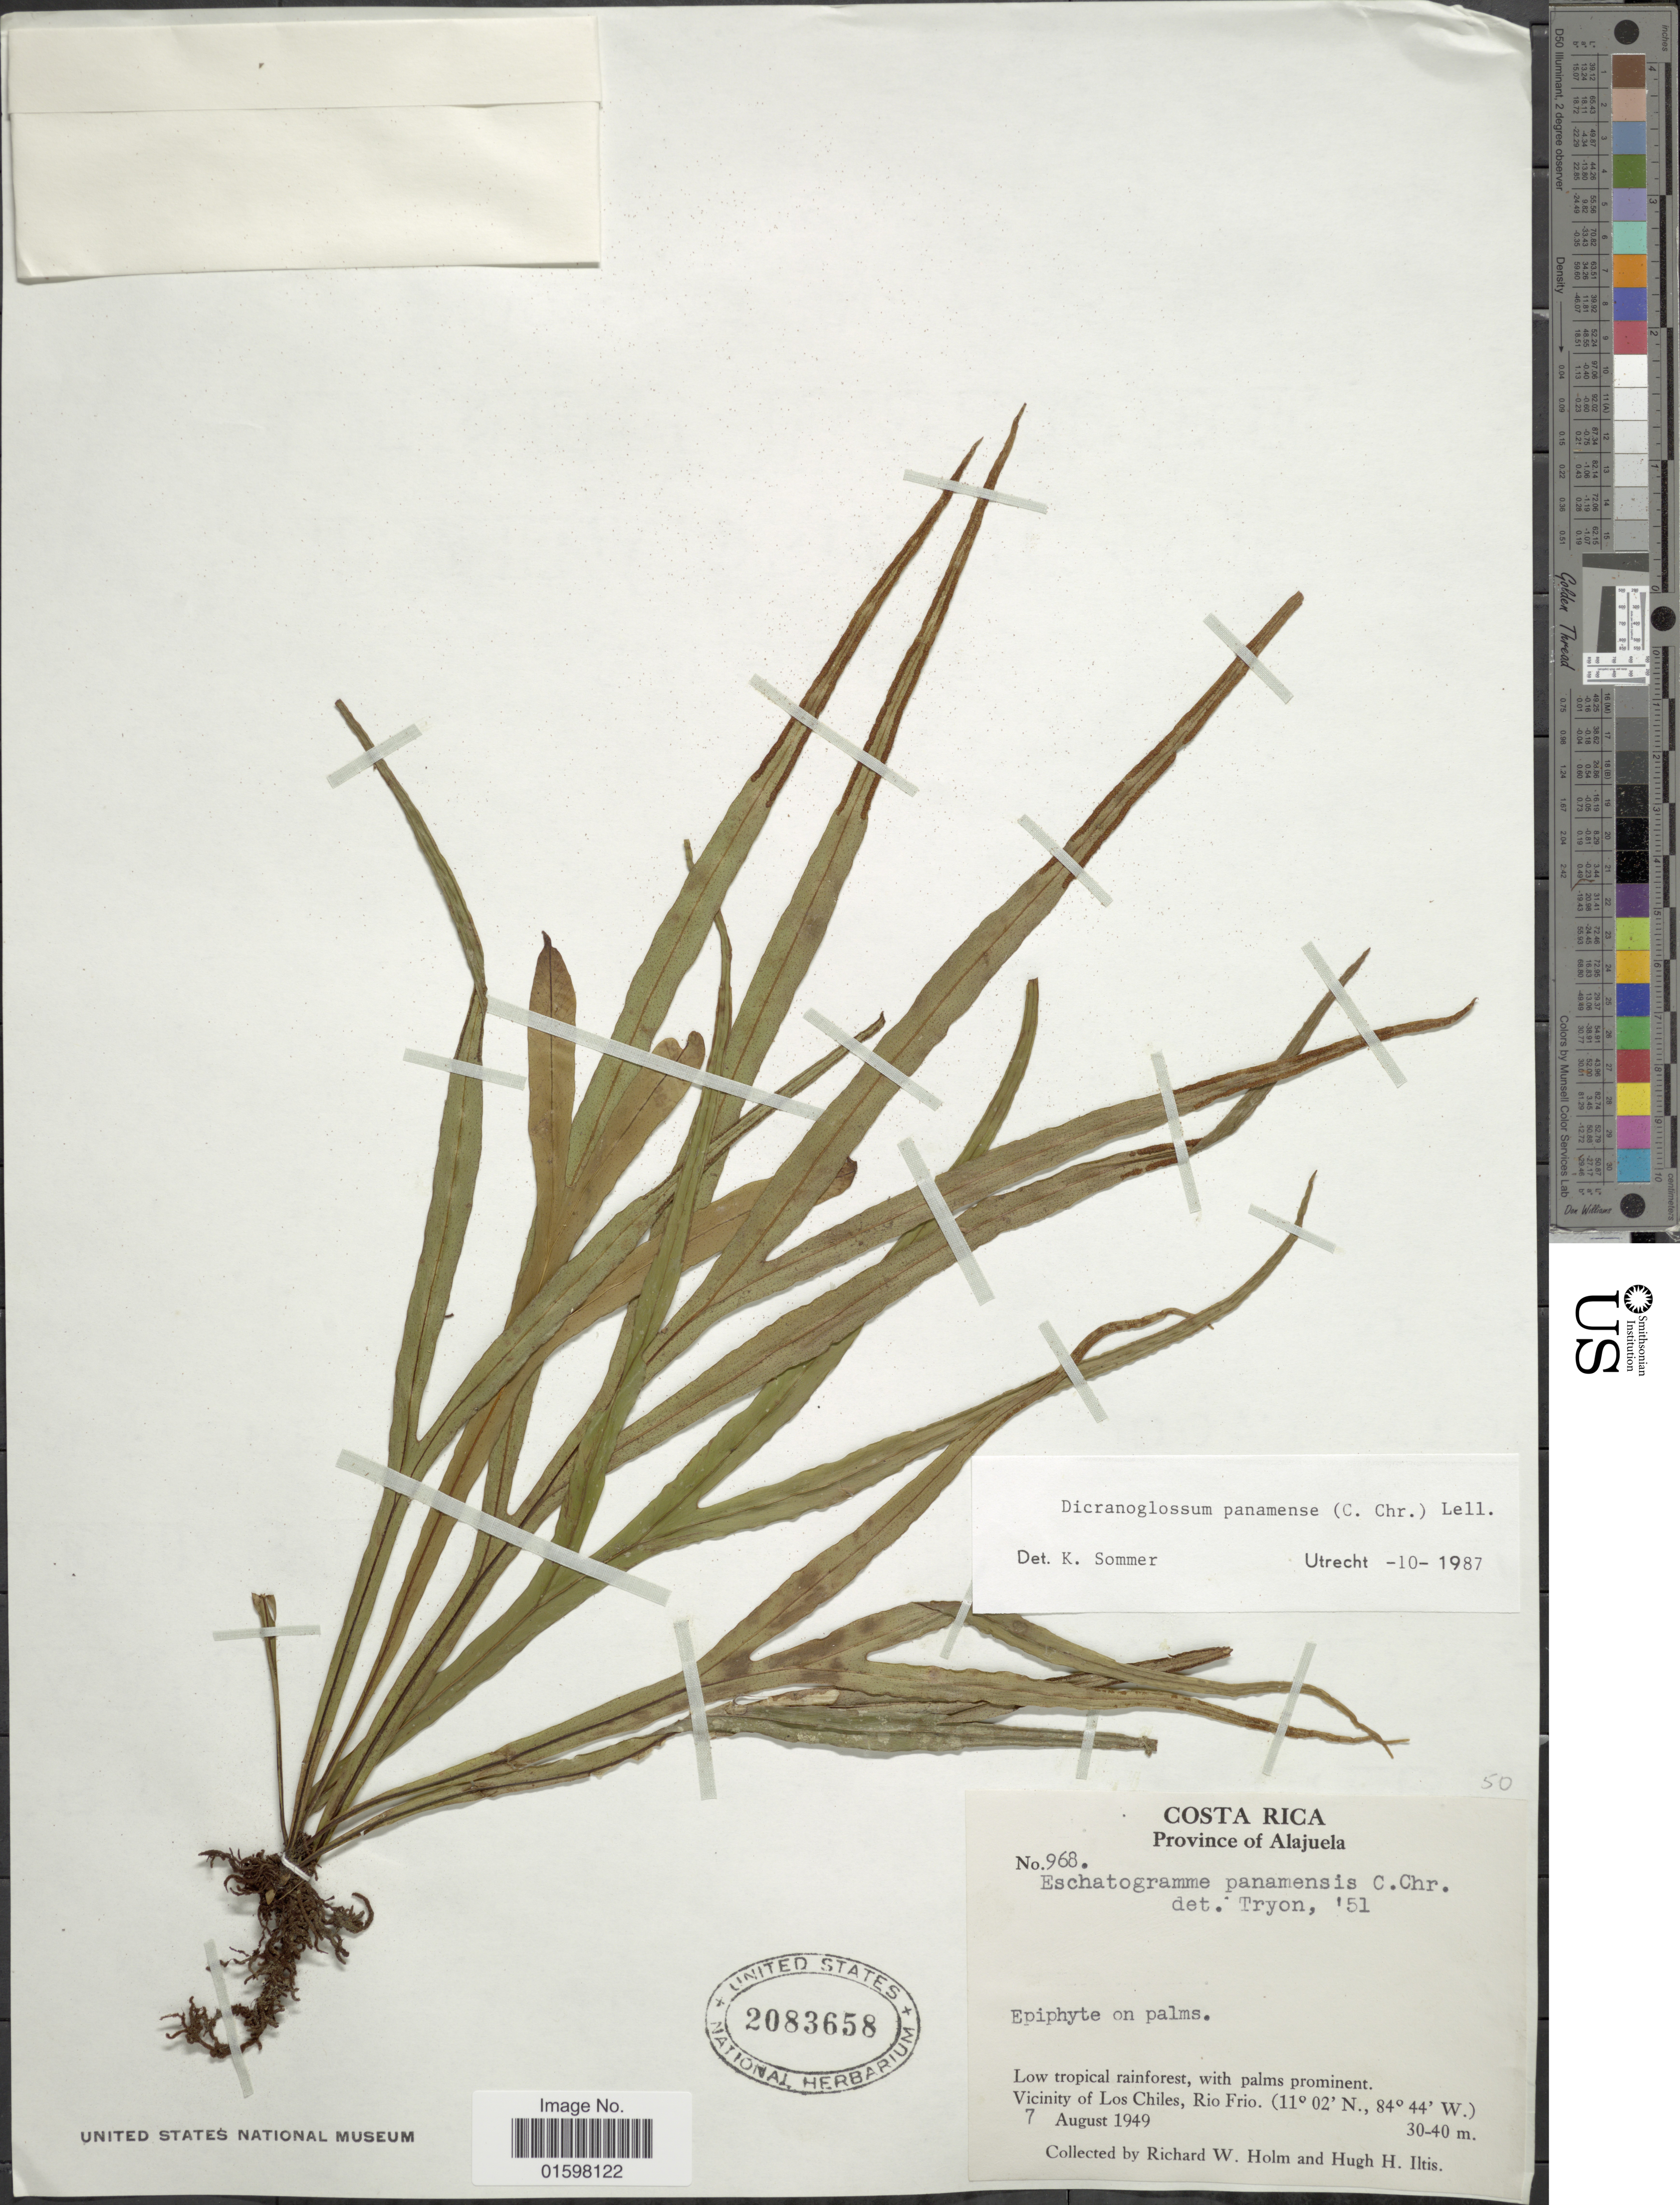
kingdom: Plantae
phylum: Tracheophyta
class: Polypodiopsida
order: Polypodiales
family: Polypodiaceae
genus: Pleopeltis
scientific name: Pleopeltis panamensis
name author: (Weath.) Pic. Serm.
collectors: R. W. Holm & H. H. Iltis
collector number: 968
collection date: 1949-08-07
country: Costa Rica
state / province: Alajuela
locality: Vicinity of Los Chiles, Rio Frio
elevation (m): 30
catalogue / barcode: US 2083658